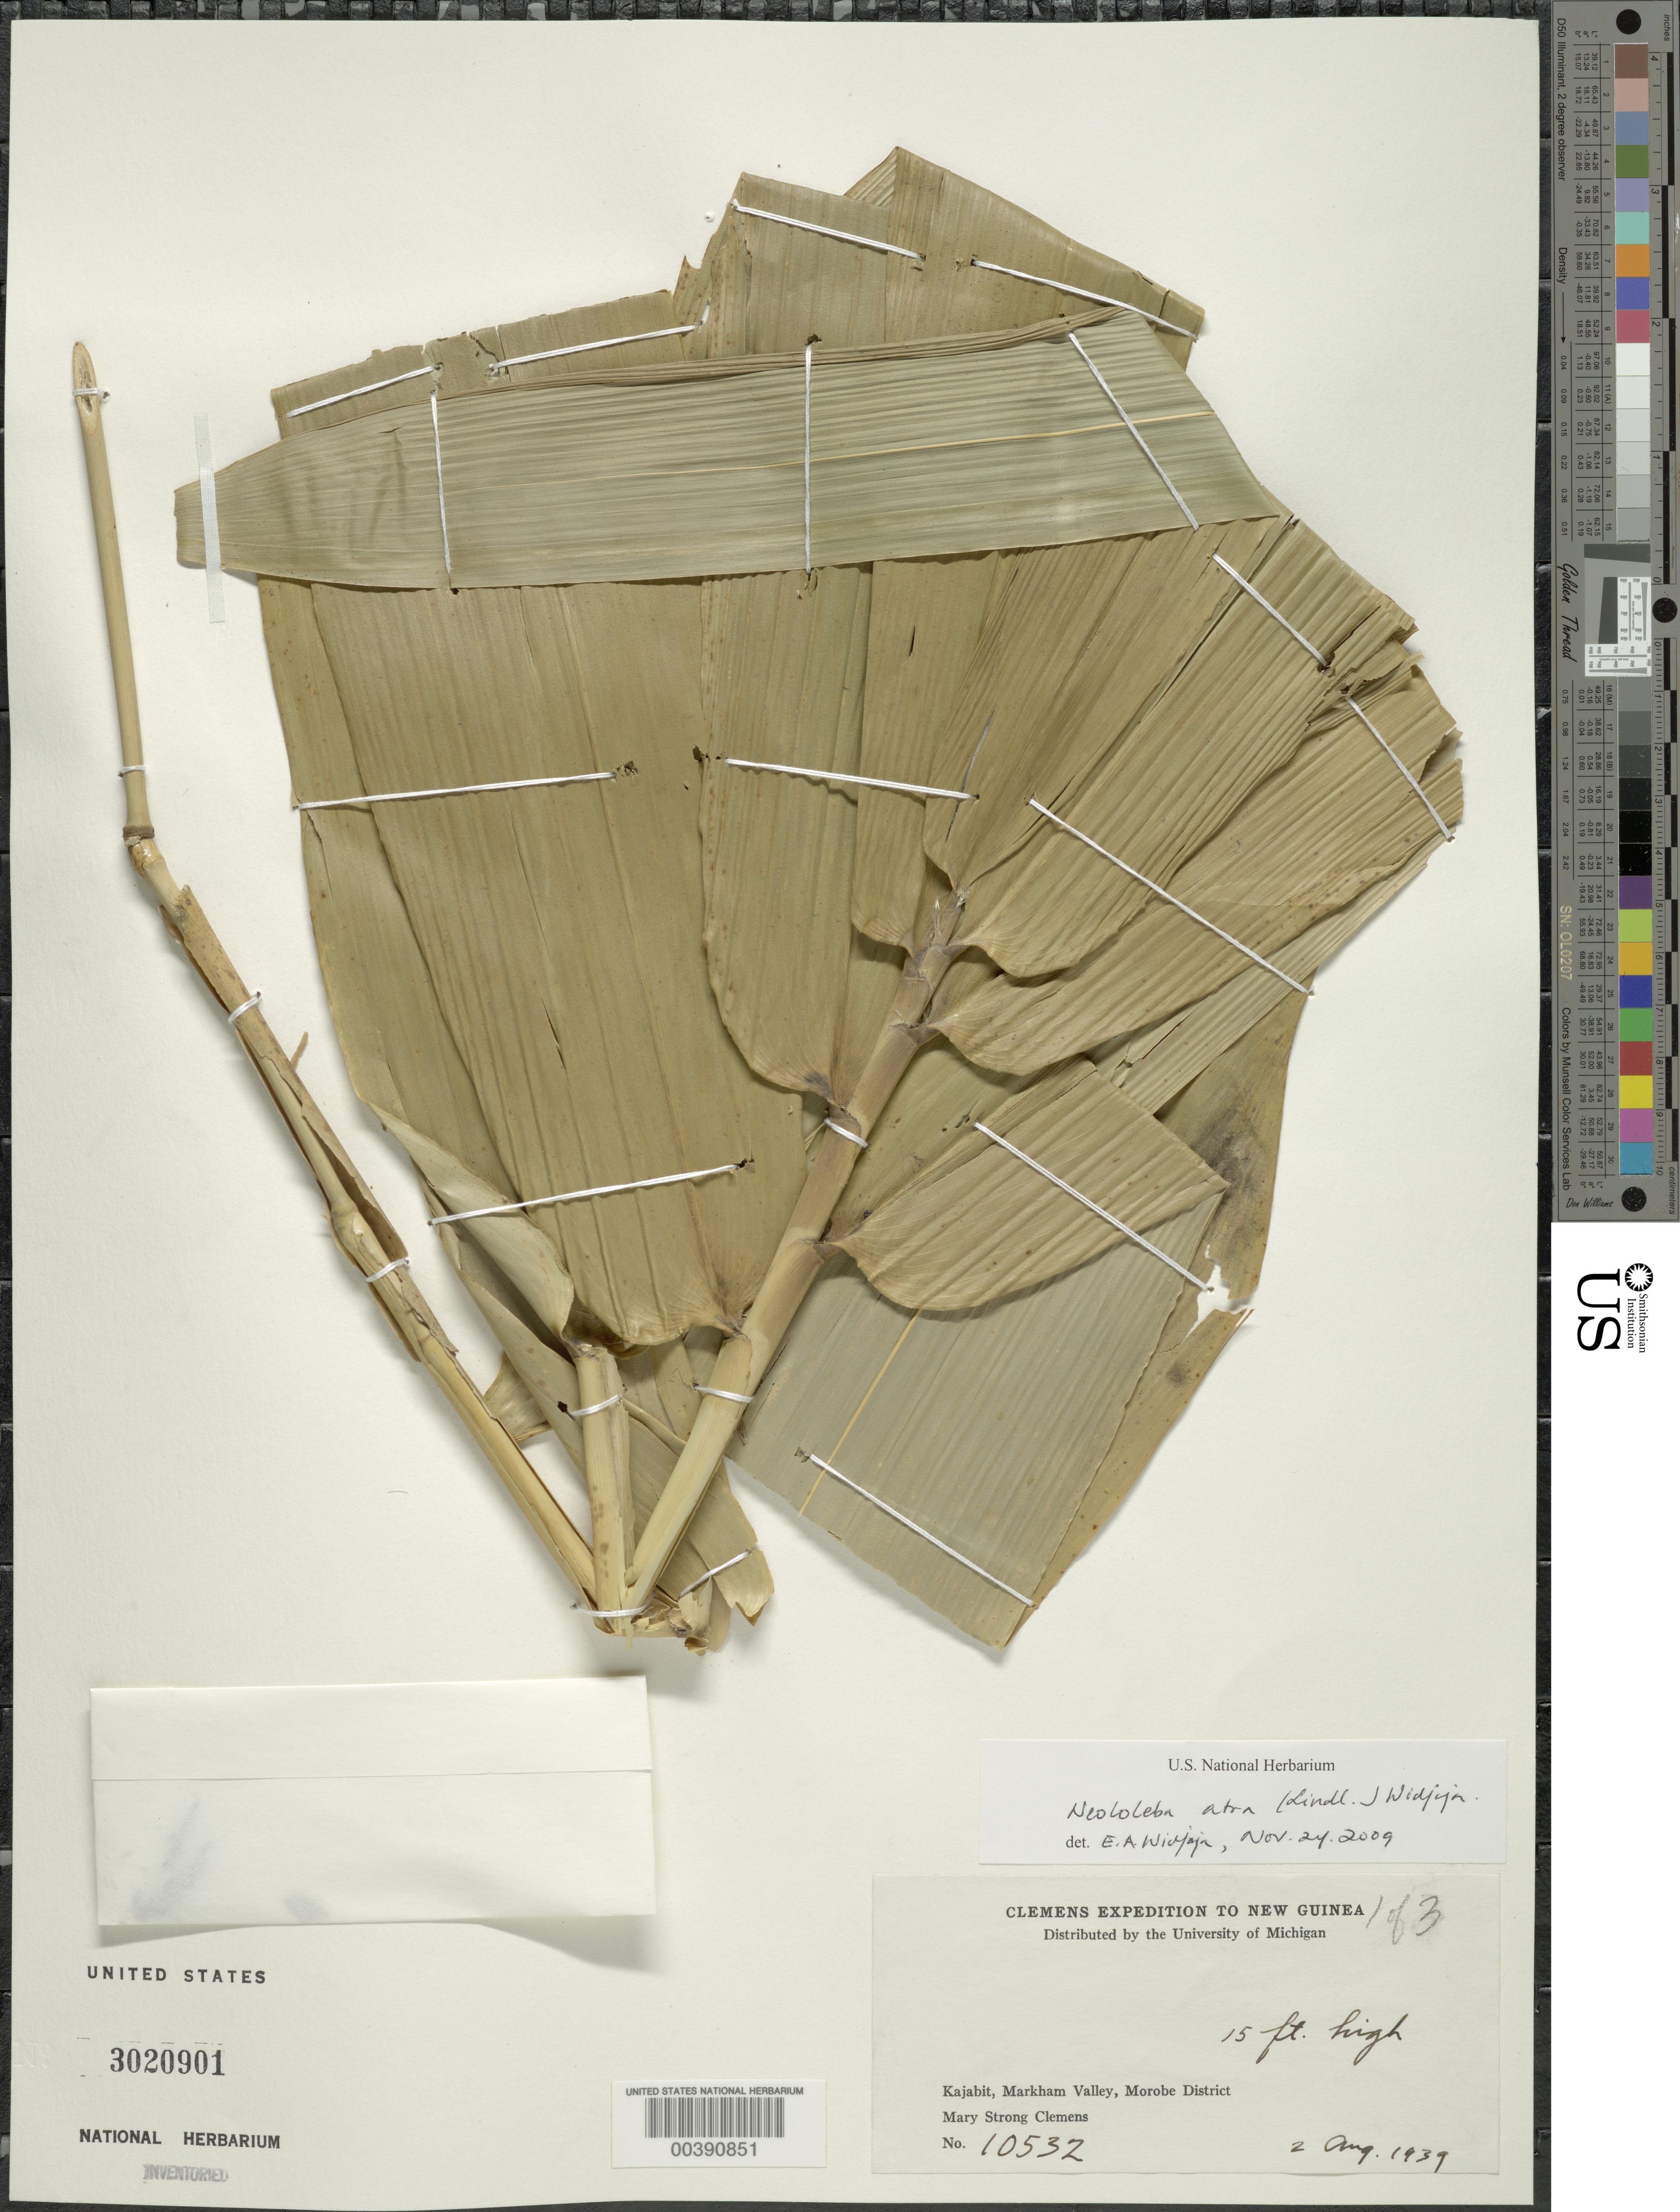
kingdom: Plantae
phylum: Tracheophyta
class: Liliopsida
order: Poales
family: Poaceae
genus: Neololeba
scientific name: Neololeba atra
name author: (Lindl.) Widjaja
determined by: Widjaja, E. A.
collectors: M. S. Clemens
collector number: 10532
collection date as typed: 02 Aug 1939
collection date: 1939-08-02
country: Papua New Guinea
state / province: Morobe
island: New Guinea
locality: Kajabit, Markham Valley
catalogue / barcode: US 3020901